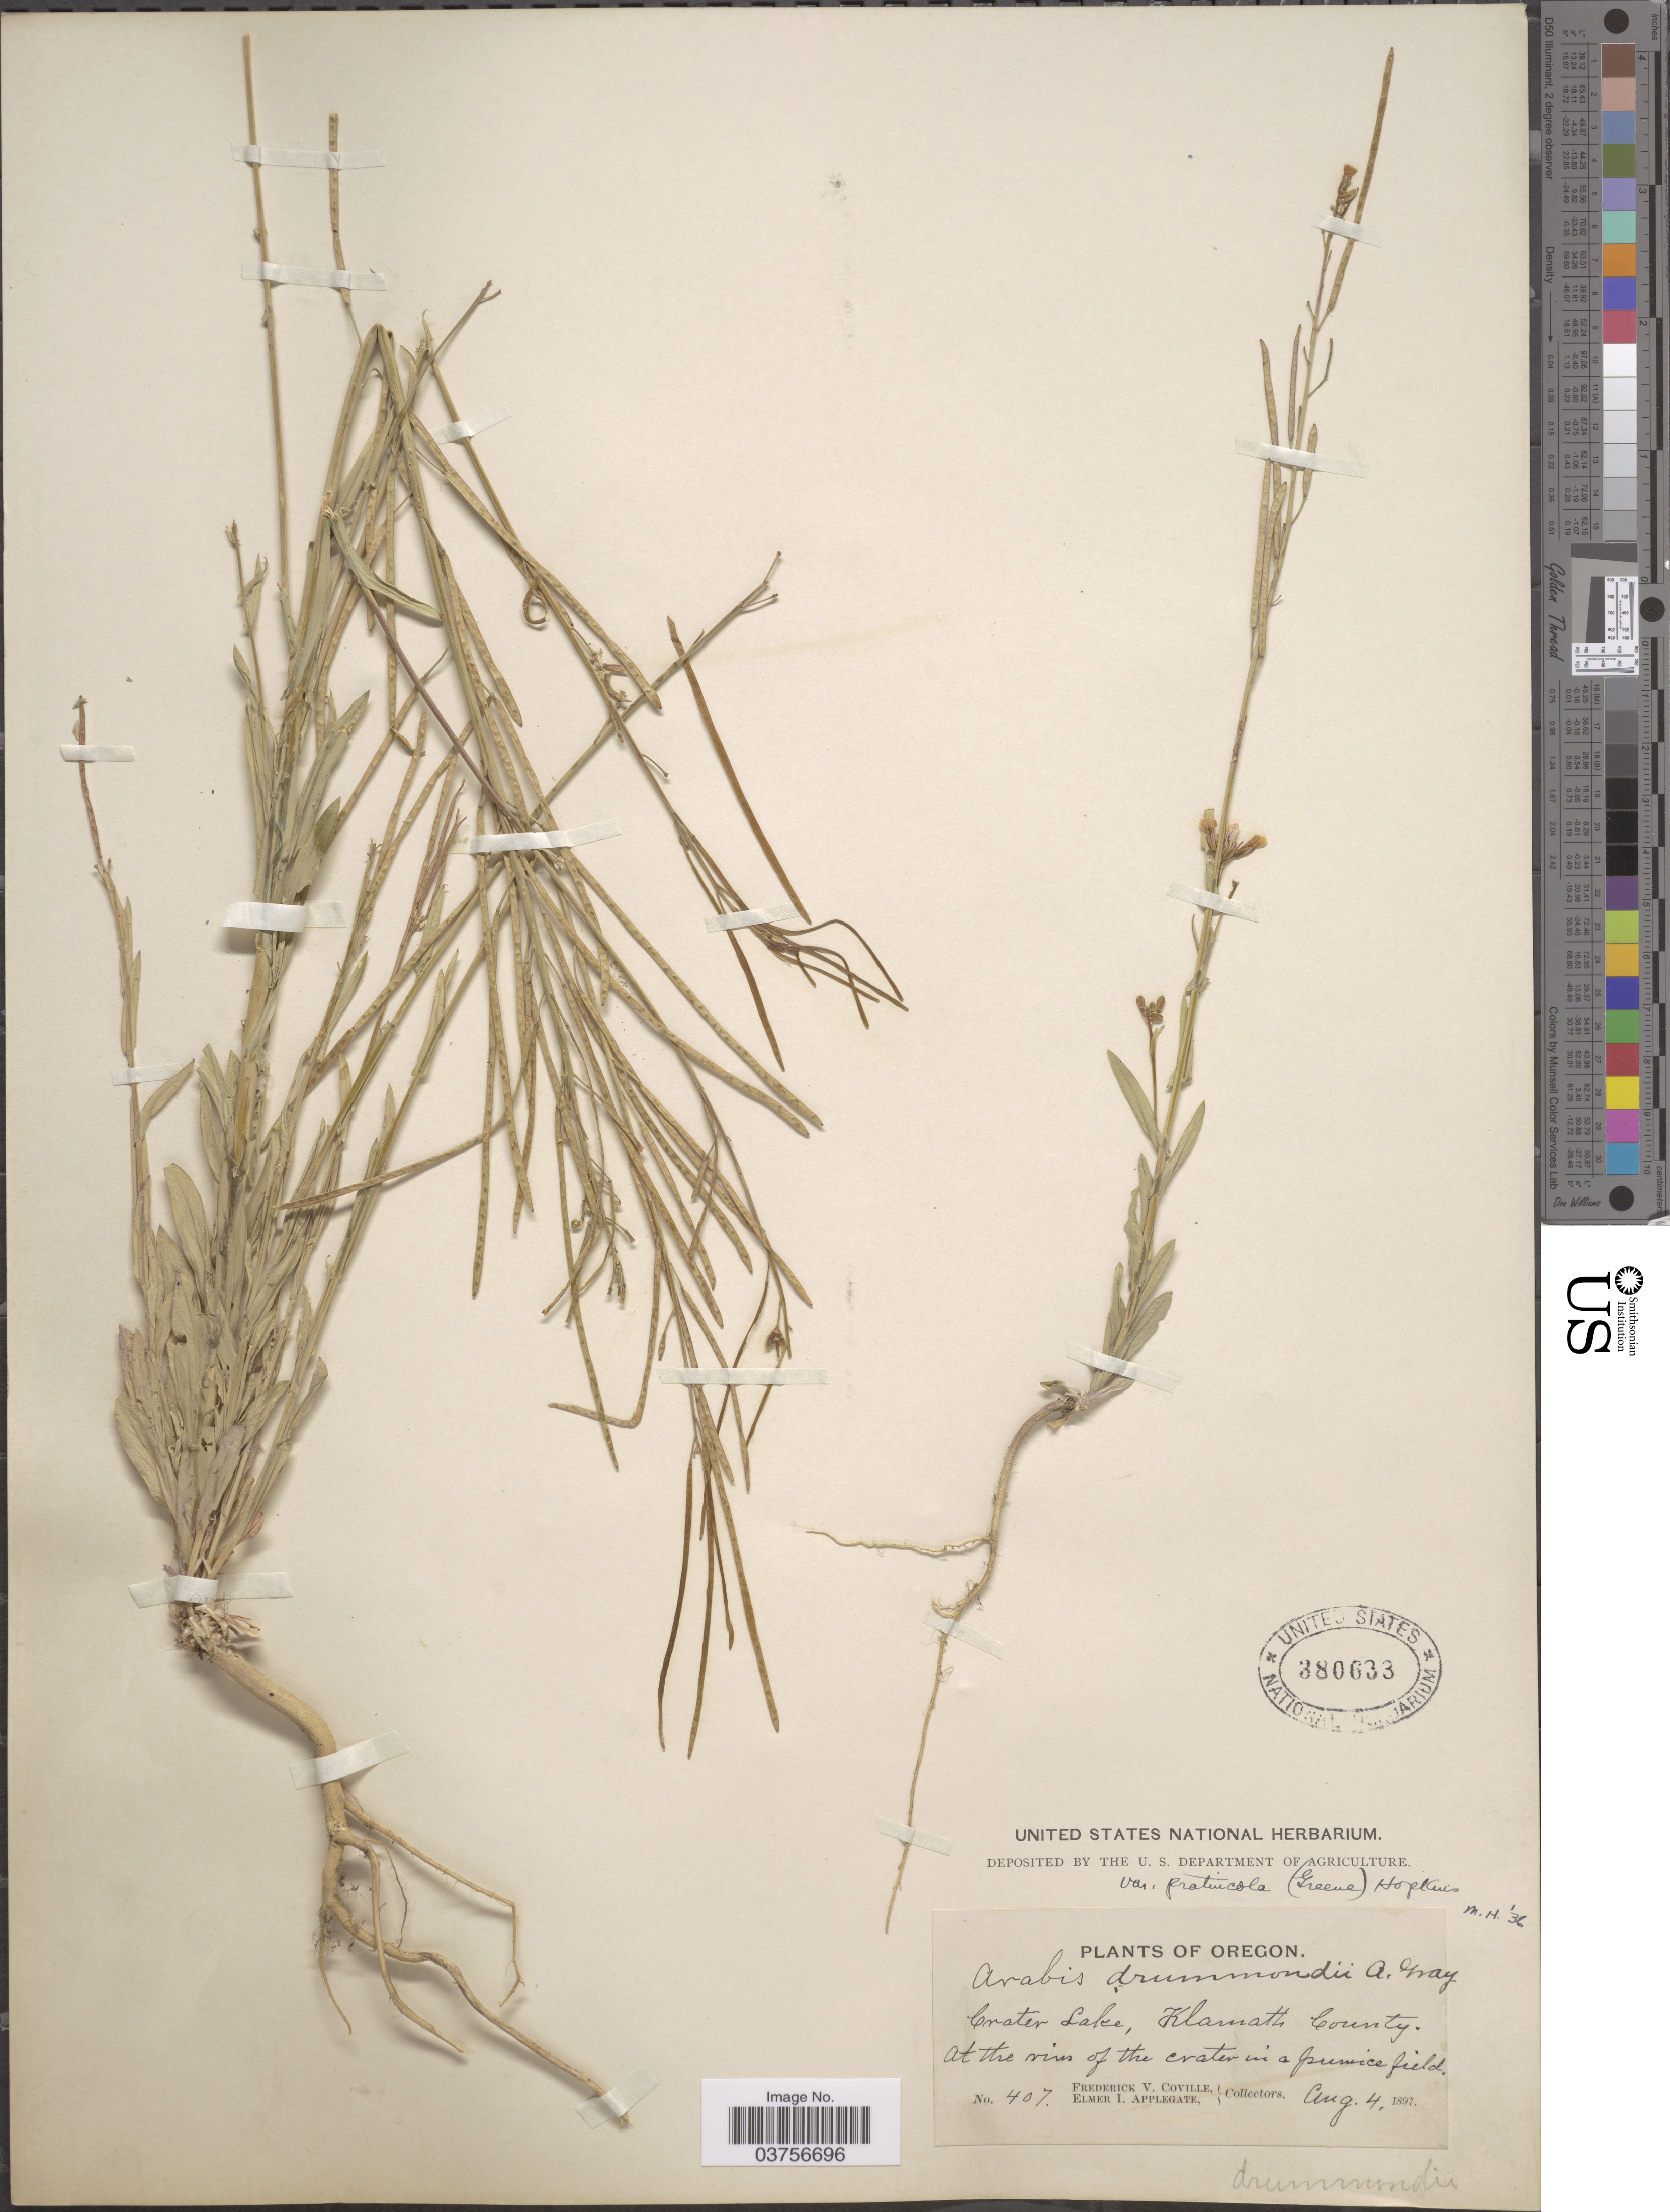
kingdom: Plantae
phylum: Tracheophyta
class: Magnoliopsida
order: Brassicales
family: Brassicaceae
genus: Arabis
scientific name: Arabis divaricarpa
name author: A. Nelson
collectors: F. V. Coville & E. I. Applegate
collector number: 407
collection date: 1897-08-04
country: United States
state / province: Oregon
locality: Crater Lake, Klamath County.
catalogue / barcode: US 380633